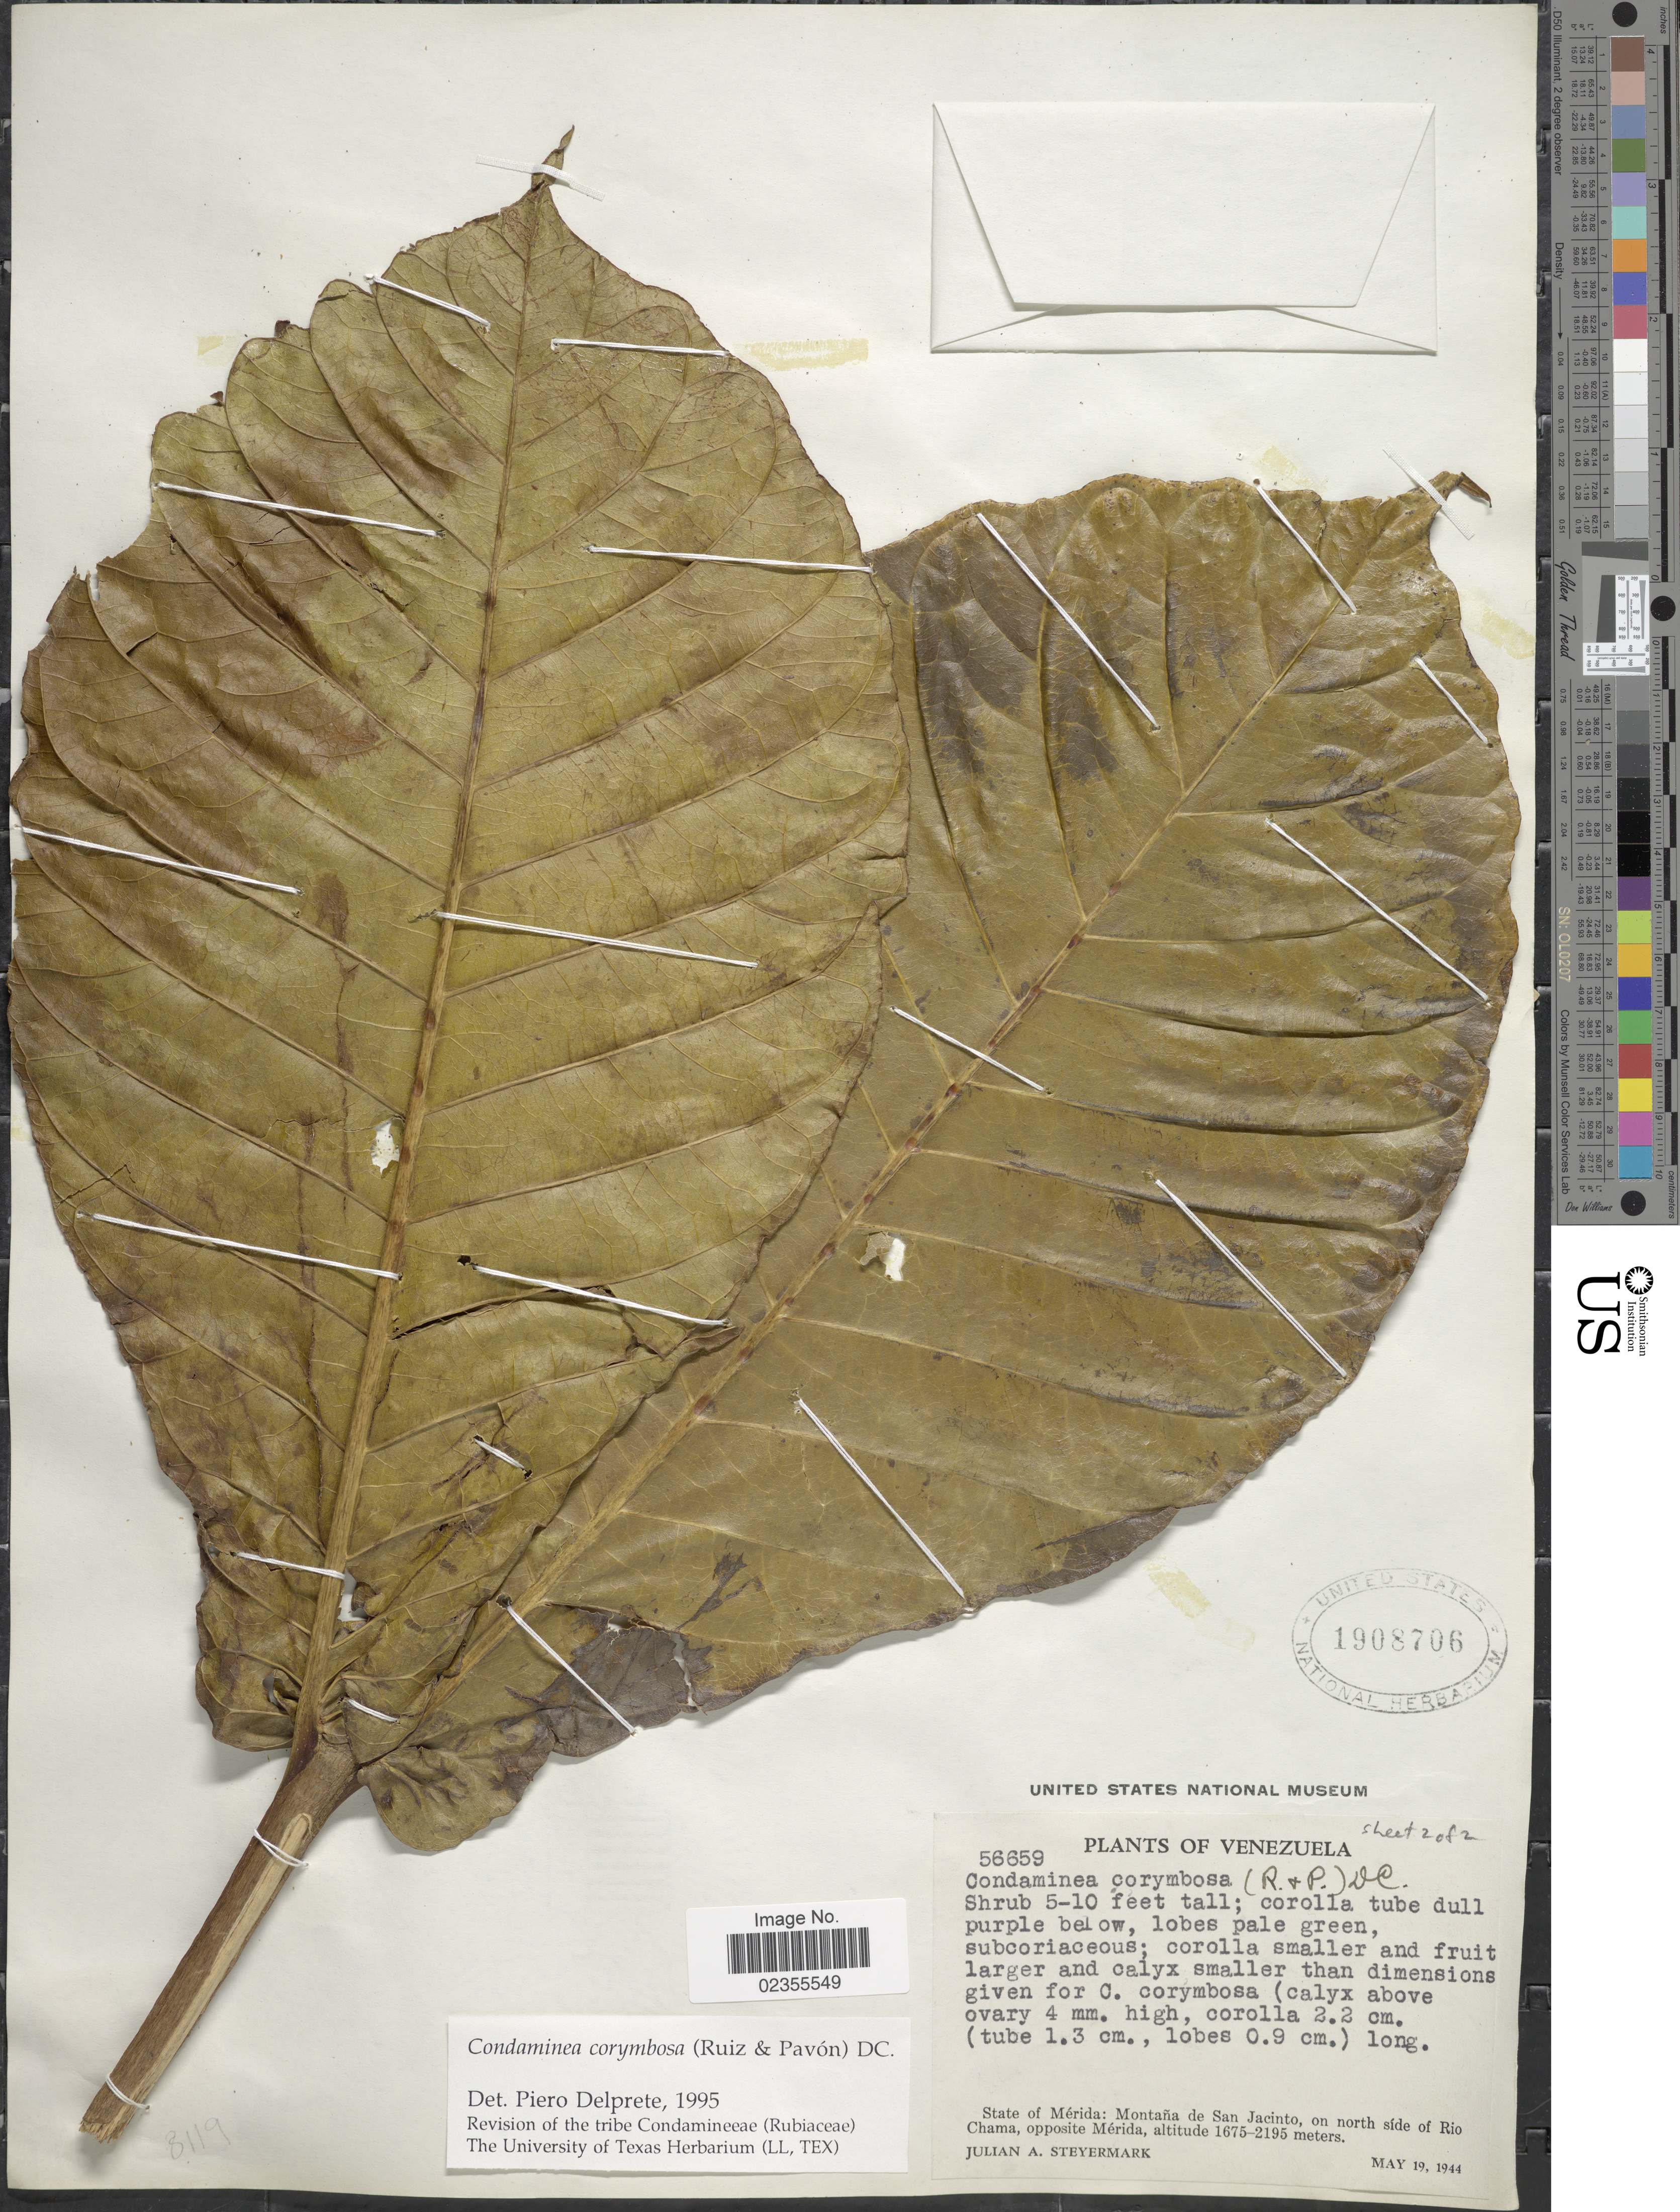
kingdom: Plantae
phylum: Tracheophyta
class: Magnoliopsida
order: Gentianales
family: Rubiaceae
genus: Condaminea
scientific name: Condaminea corymbosa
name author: (Ruiz & Pav.) DC.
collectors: J. Steyermark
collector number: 56659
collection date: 1944-05-19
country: Venezuela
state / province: Mérida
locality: Montana de San Jacinto on north side of Rio Chama, opposite Merida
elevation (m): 1675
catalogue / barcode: US 1908706